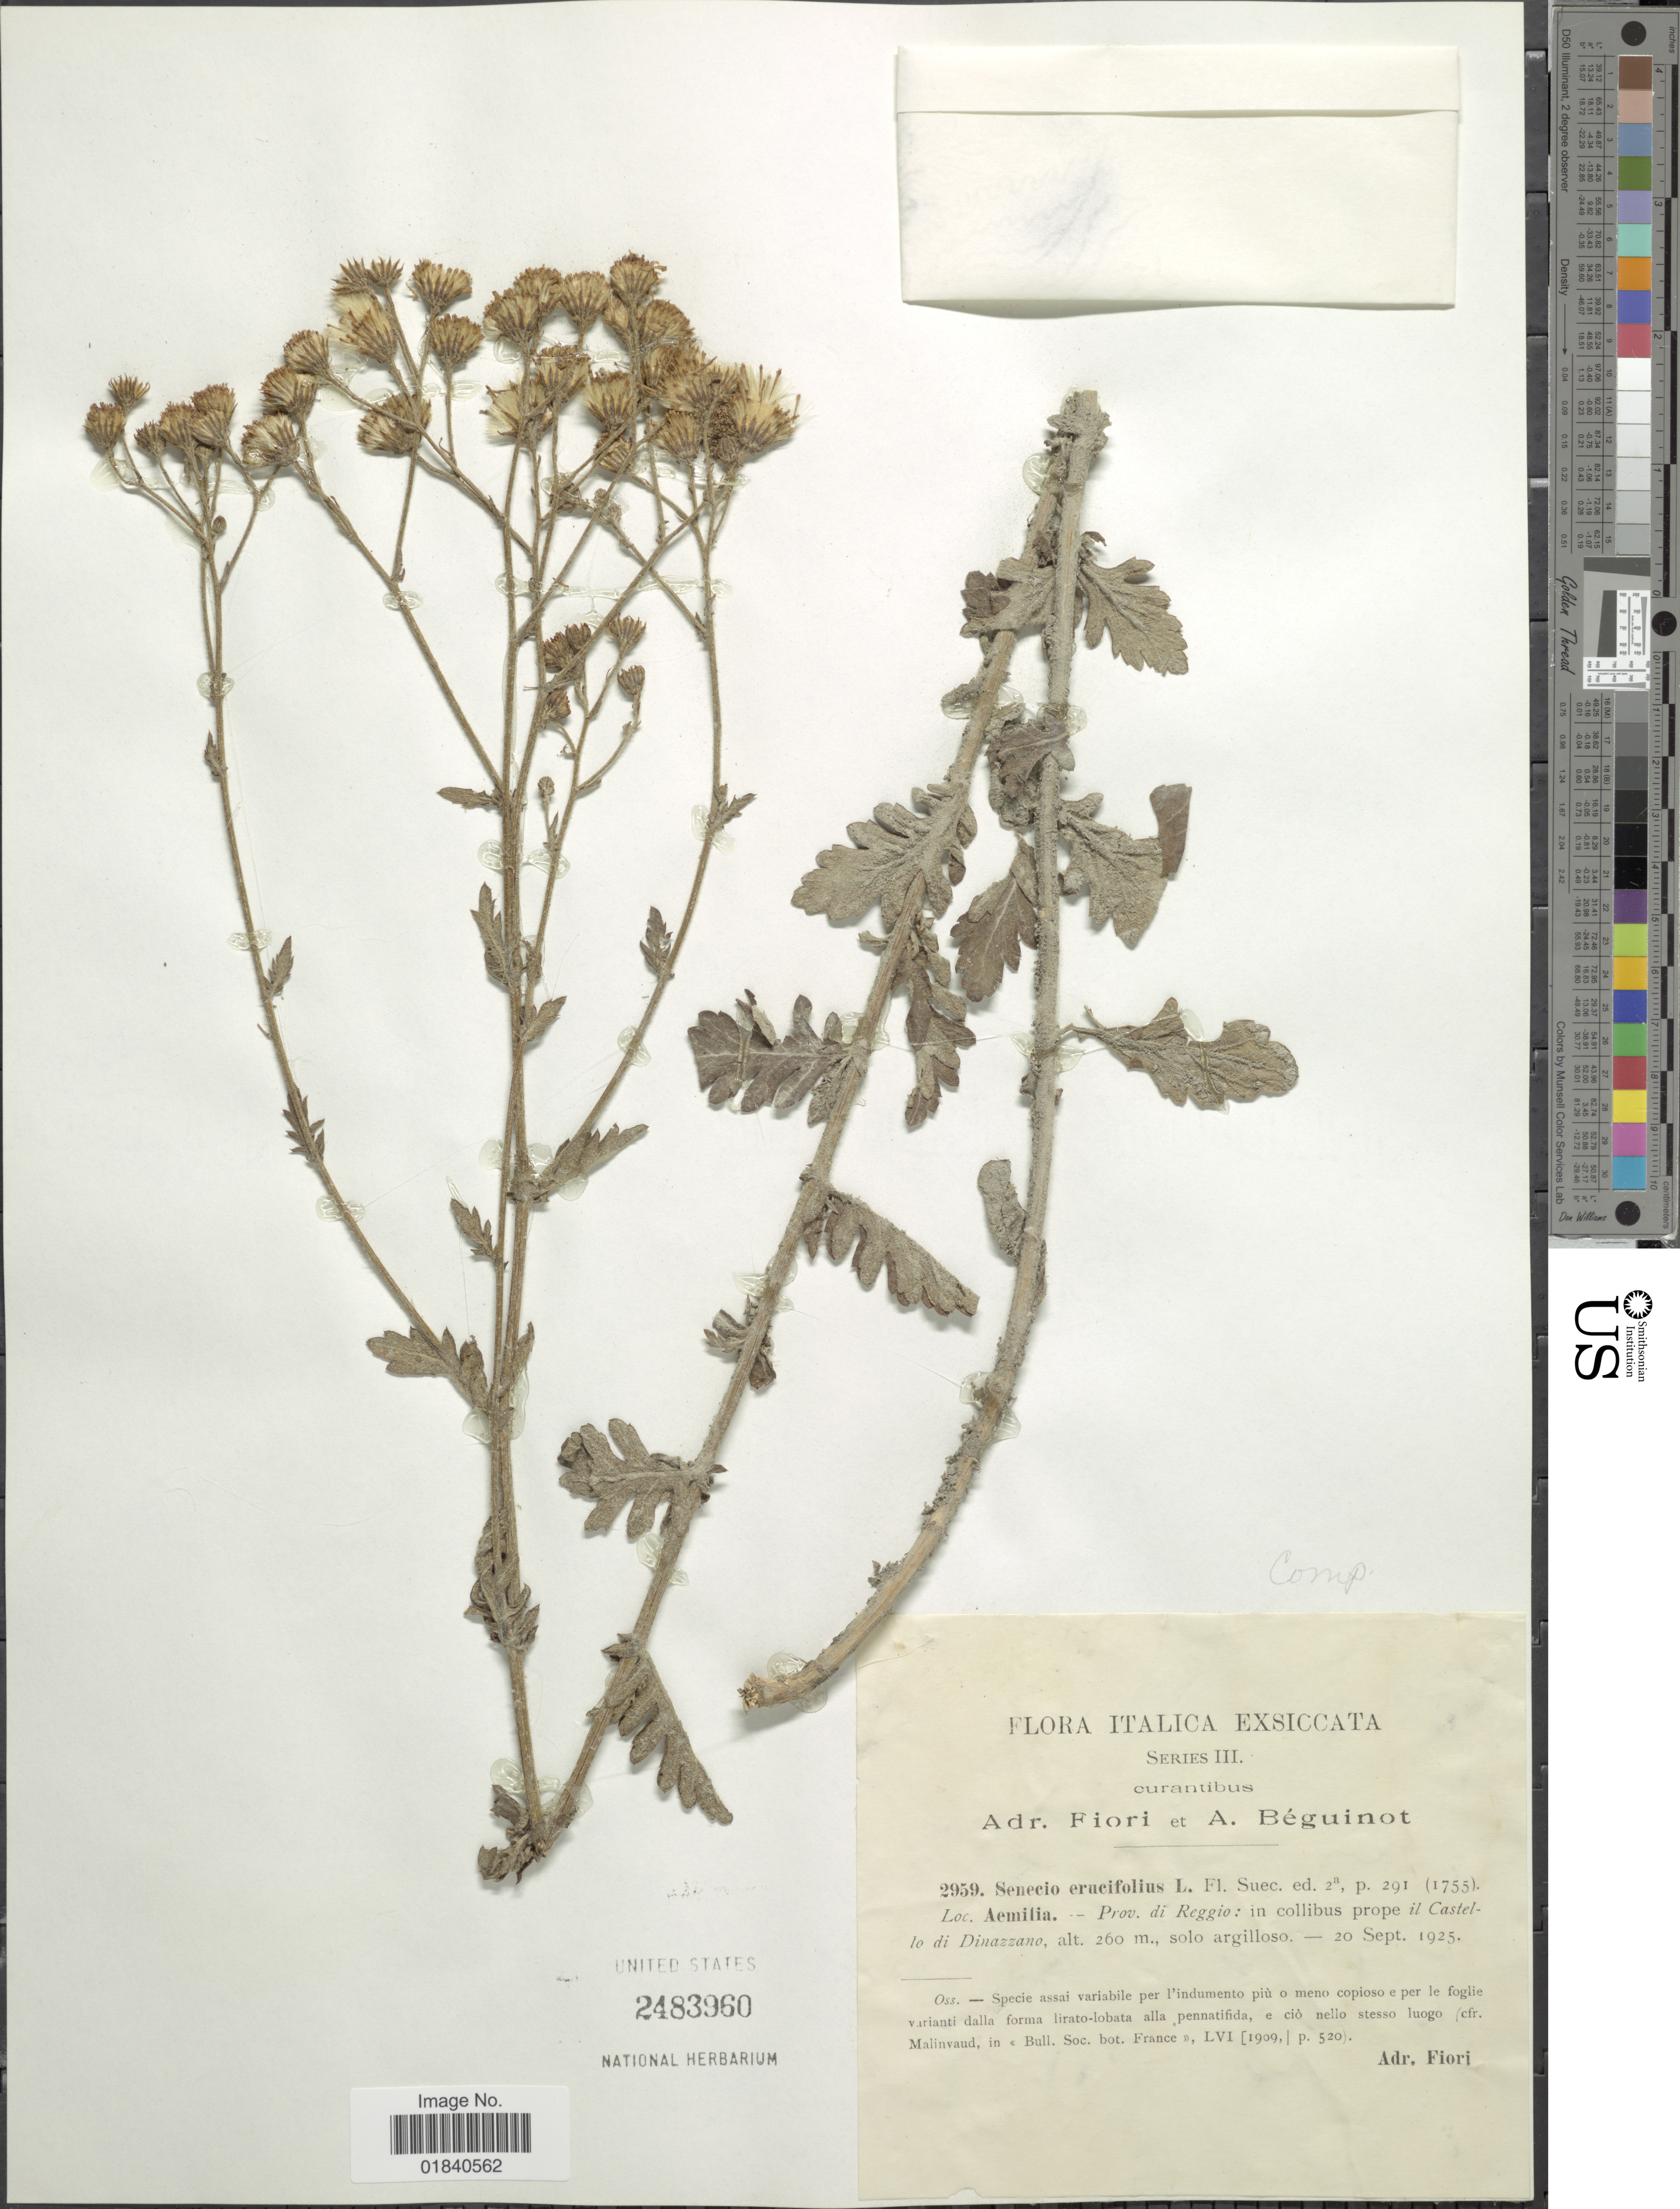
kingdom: Plantae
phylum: Tracheophyta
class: Magnoliopsida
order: Asterales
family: Asteraceae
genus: Jacobaea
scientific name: Jacobaea erucifolia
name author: (L.) G. Gaertn. et al.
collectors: A. Fiori & A. Béguinot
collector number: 2959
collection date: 1925-09-20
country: Italy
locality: Aemilia. - Prov. di Reggio: in collibus prope il Castello di Dinazzano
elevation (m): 260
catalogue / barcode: US 2483960